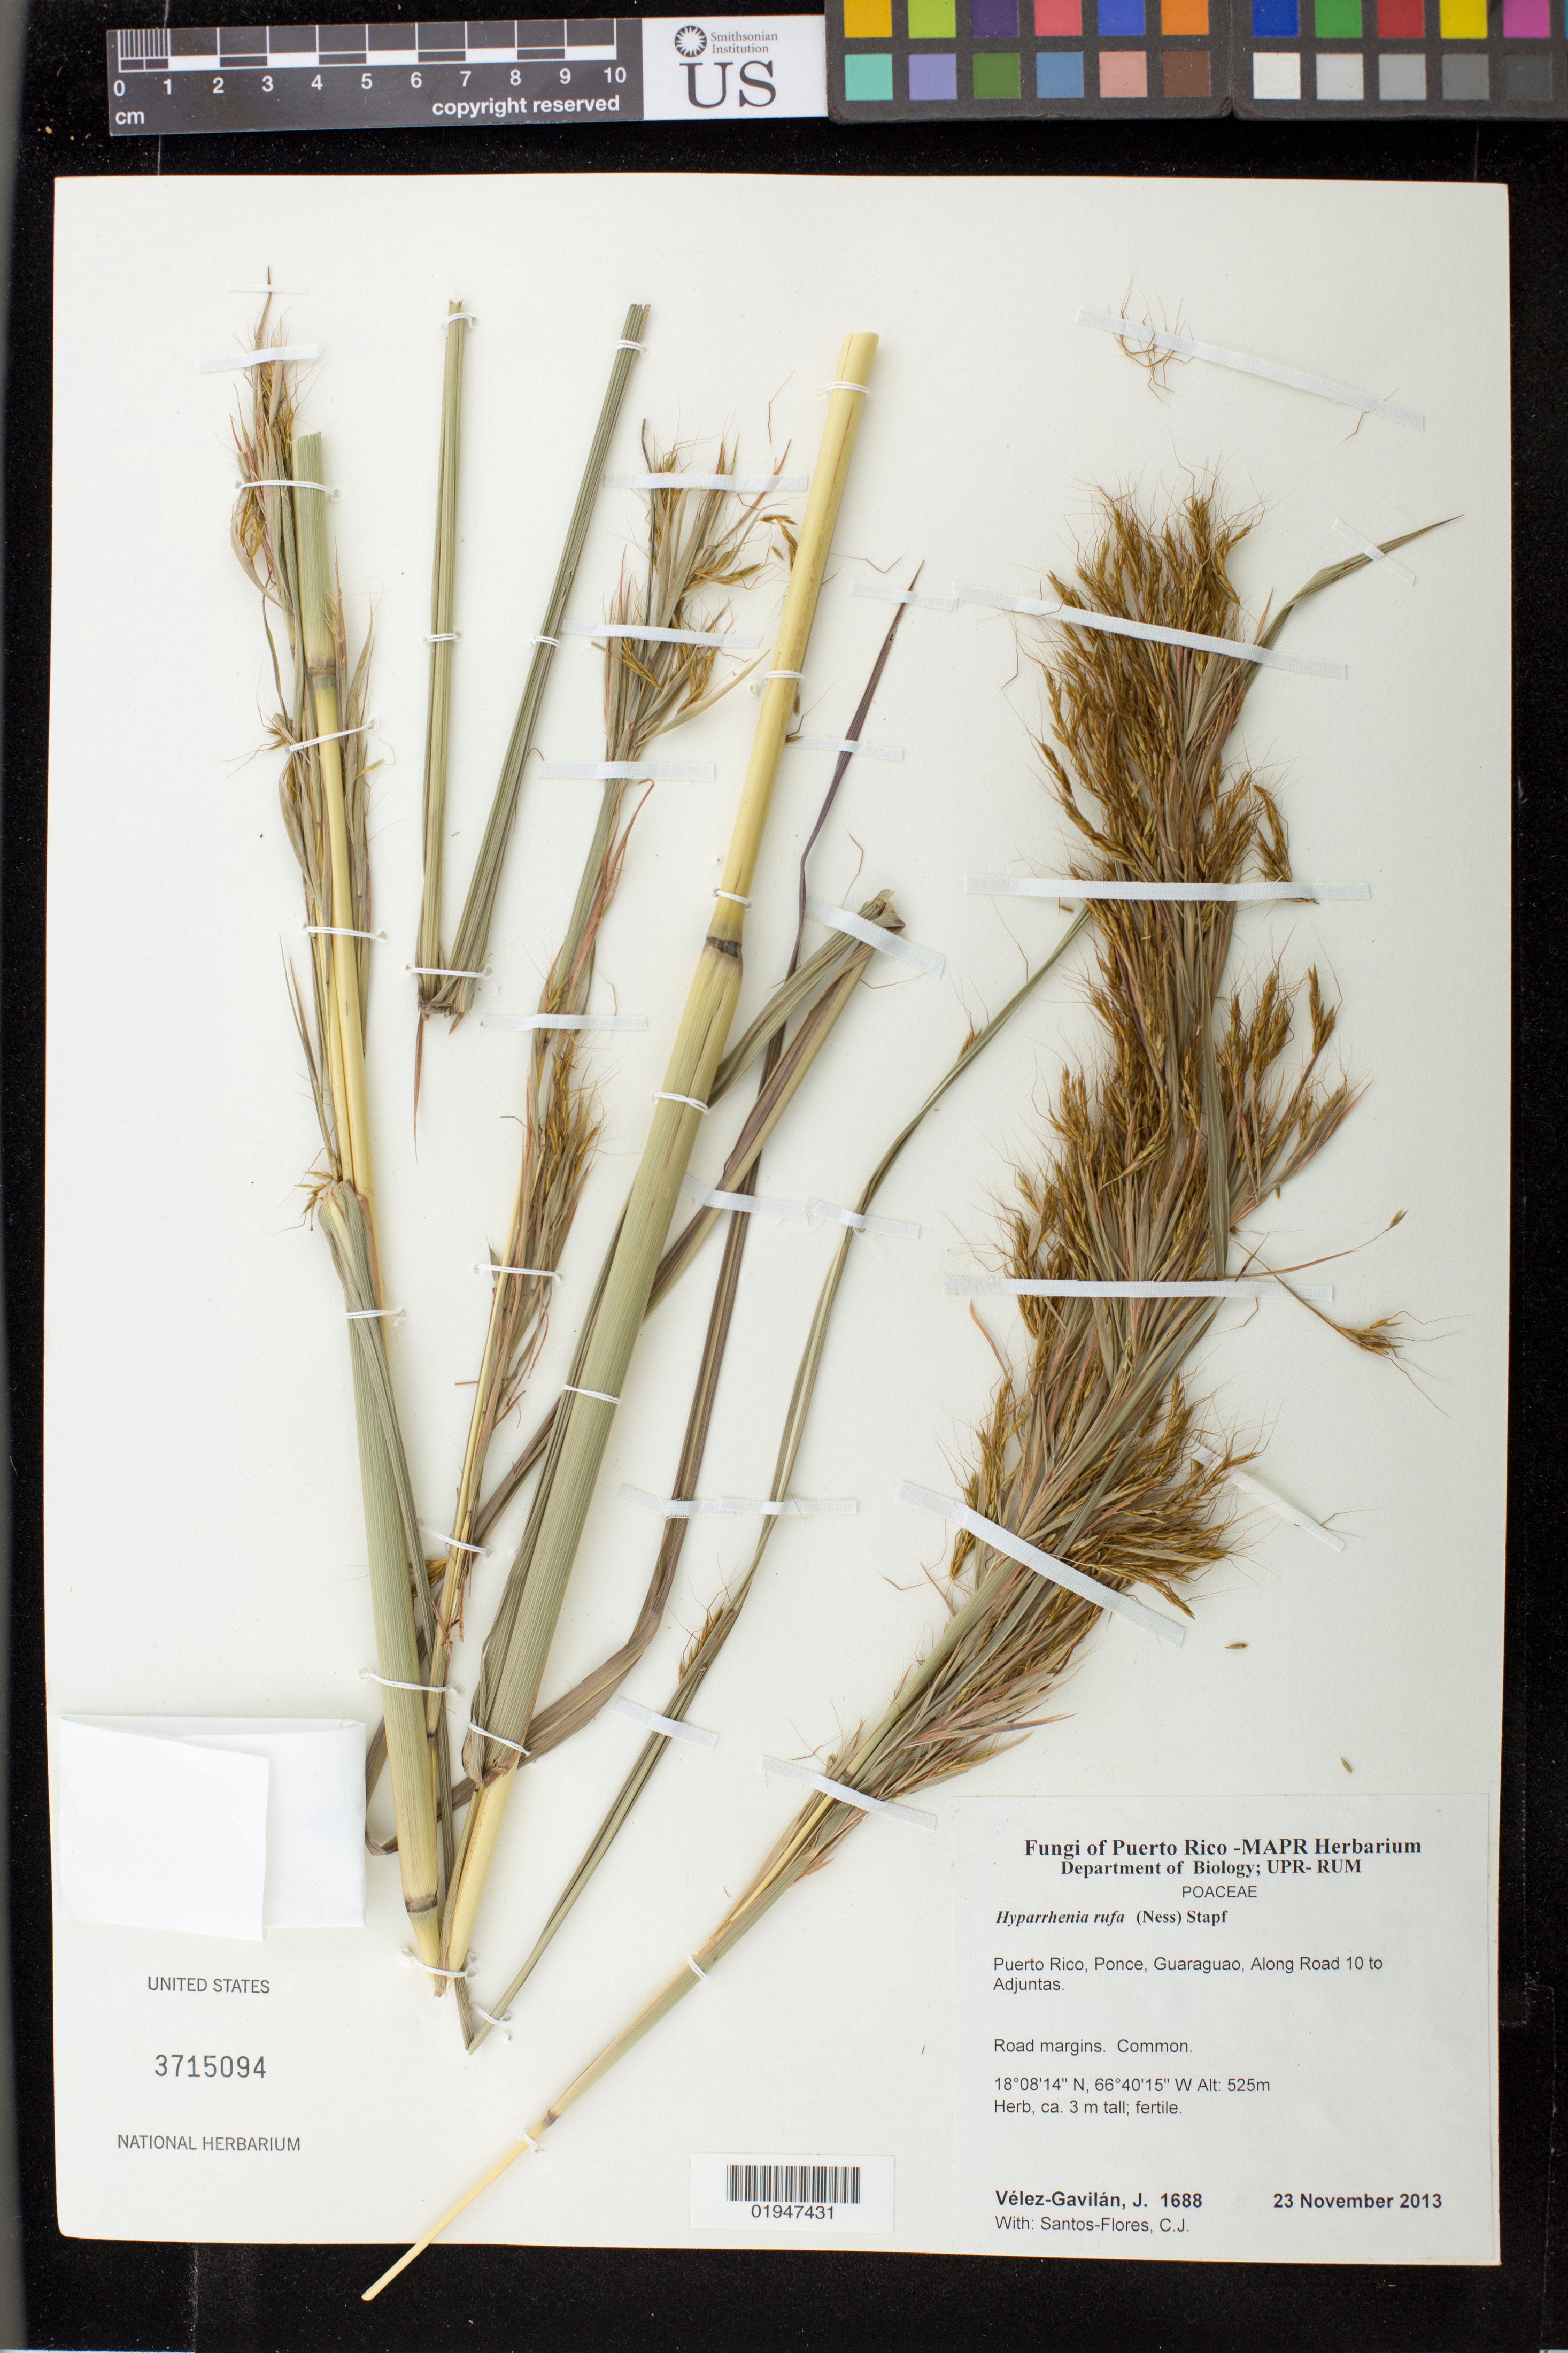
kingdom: Plantae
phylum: Tracheophyta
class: Liliopsida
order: Poales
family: Poaceae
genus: Hyparrhenia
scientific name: Hyparrhenia rufa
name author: (Nees) Stapf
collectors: J. Vélez-Gavilán & C. Santos-Flores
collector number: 1688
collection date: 2013-11-23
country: Puerto Rico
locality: Ponce, Guaraguao; along Road 10 to Adjuntas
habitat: Road margins. Common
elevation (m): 525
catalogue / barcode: US 3715094